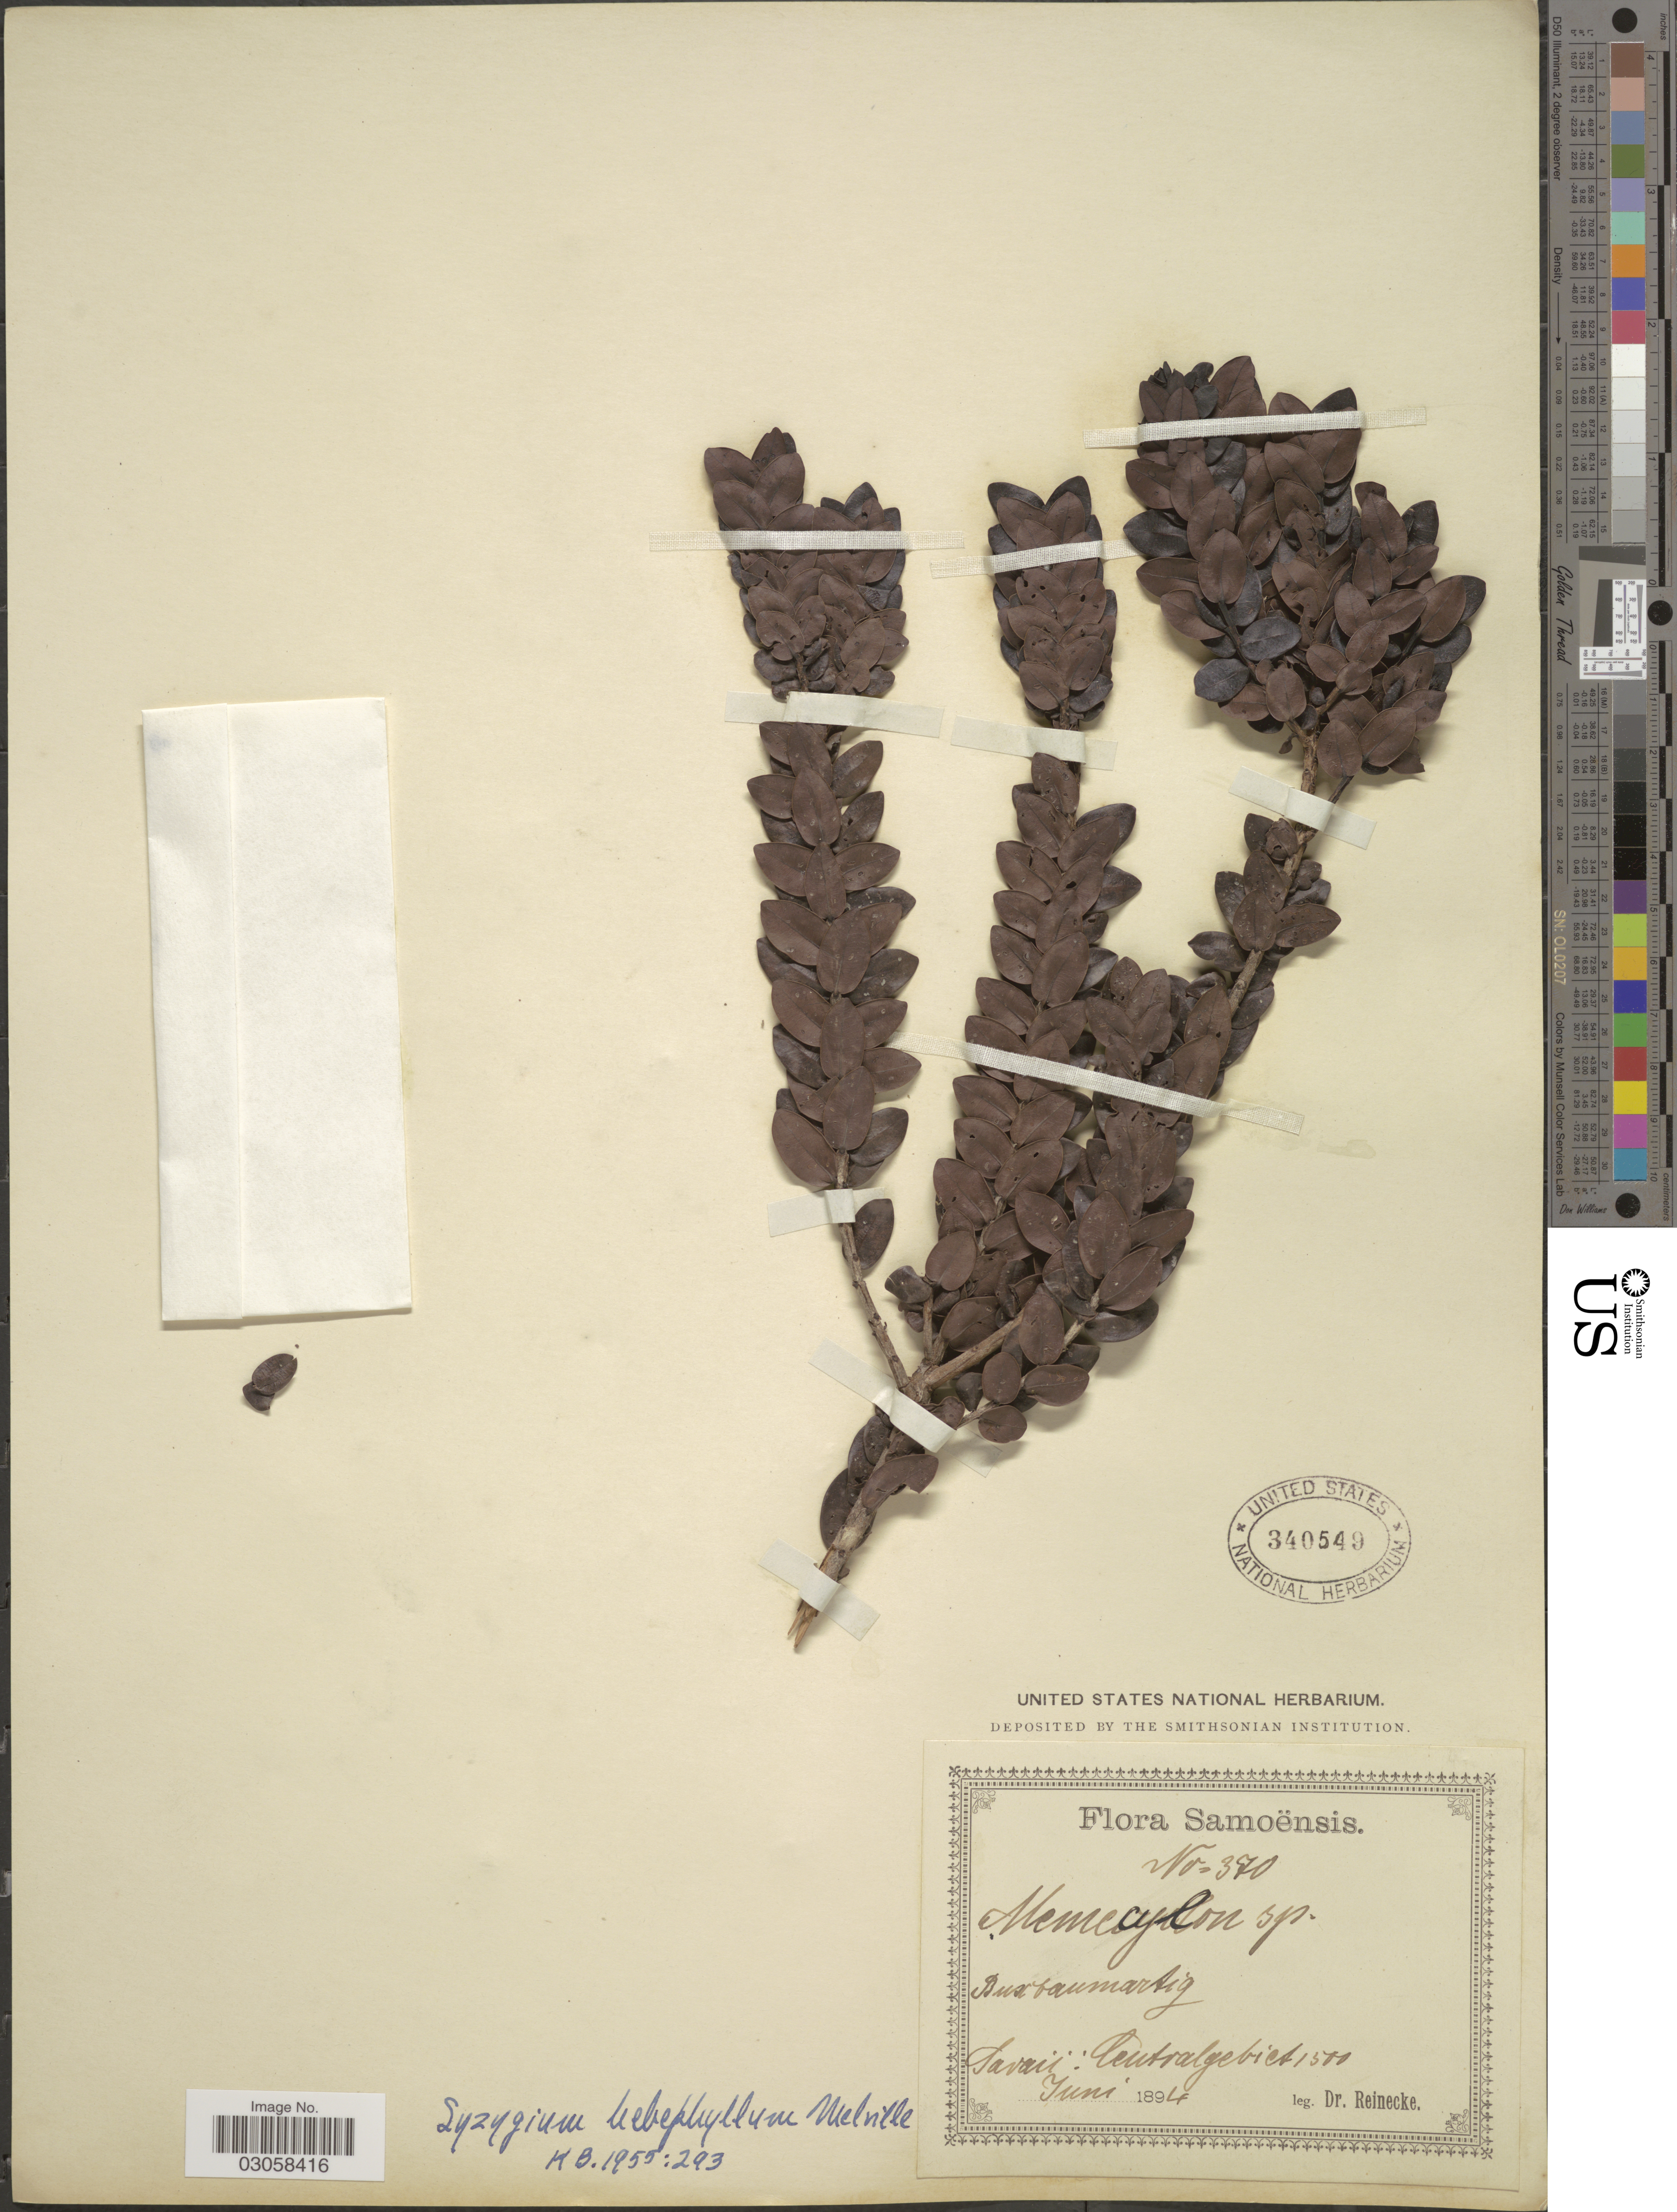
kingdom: Plantae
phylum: Tracheophyta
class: Magnoliopsida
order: Myrtales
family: Myrtaceae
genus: Syzygium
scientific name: Syzygium hebephyllum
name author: Melville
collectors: -- Reinecke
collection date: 1894-06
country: Samoa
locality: Samoënsis. Savaii: Centralgebiet.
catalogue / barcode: US 340549